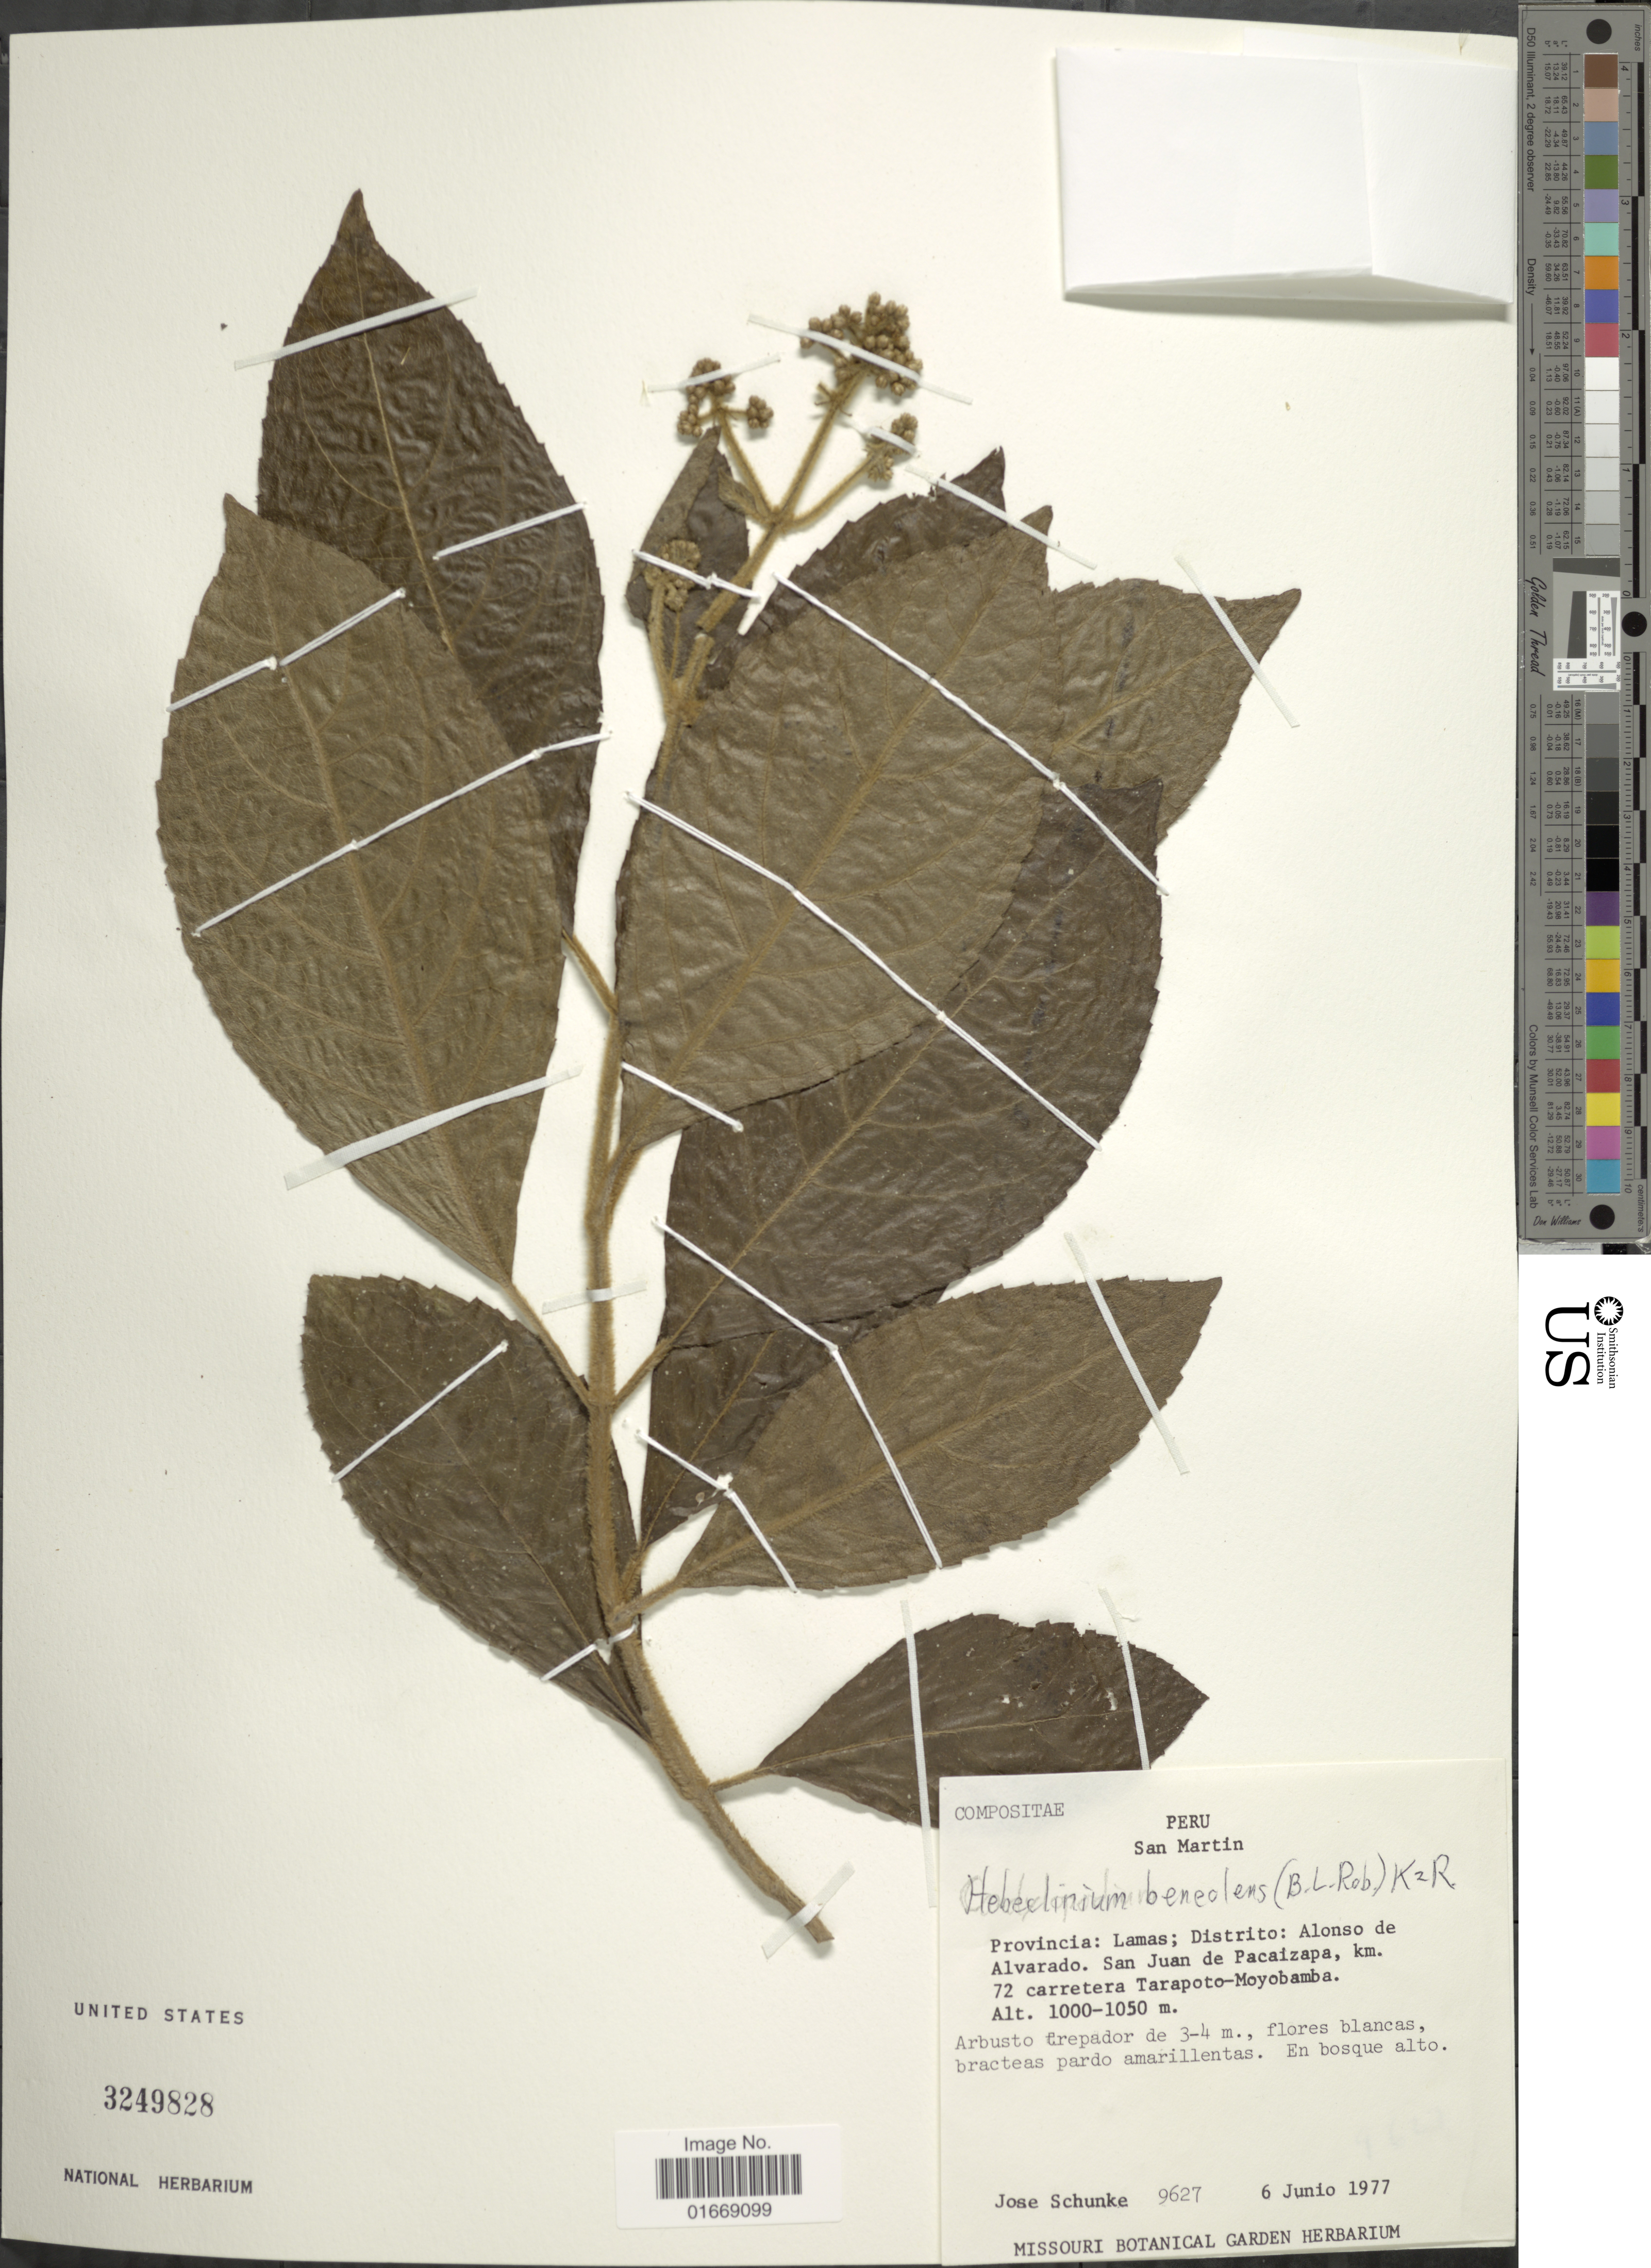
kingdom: Plantae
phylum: Tracheophyta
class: Magnoliopsida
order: Asterales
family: Asteraceae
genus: Hebeclinium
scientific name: Hebeclinium beneolens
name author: (B.L. Rob.) R.M. King & H. Rob.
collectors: J. M. Schunke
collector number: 9627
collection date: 1977-06-06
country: Peru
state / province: San Martín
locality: Provincia Lamas, Distrito Alonso de Alvarado, San Juan de Pacaizapa, km 72 carretera Tarapoto-Moyobamba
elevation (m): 1000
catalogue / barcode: US 3249828